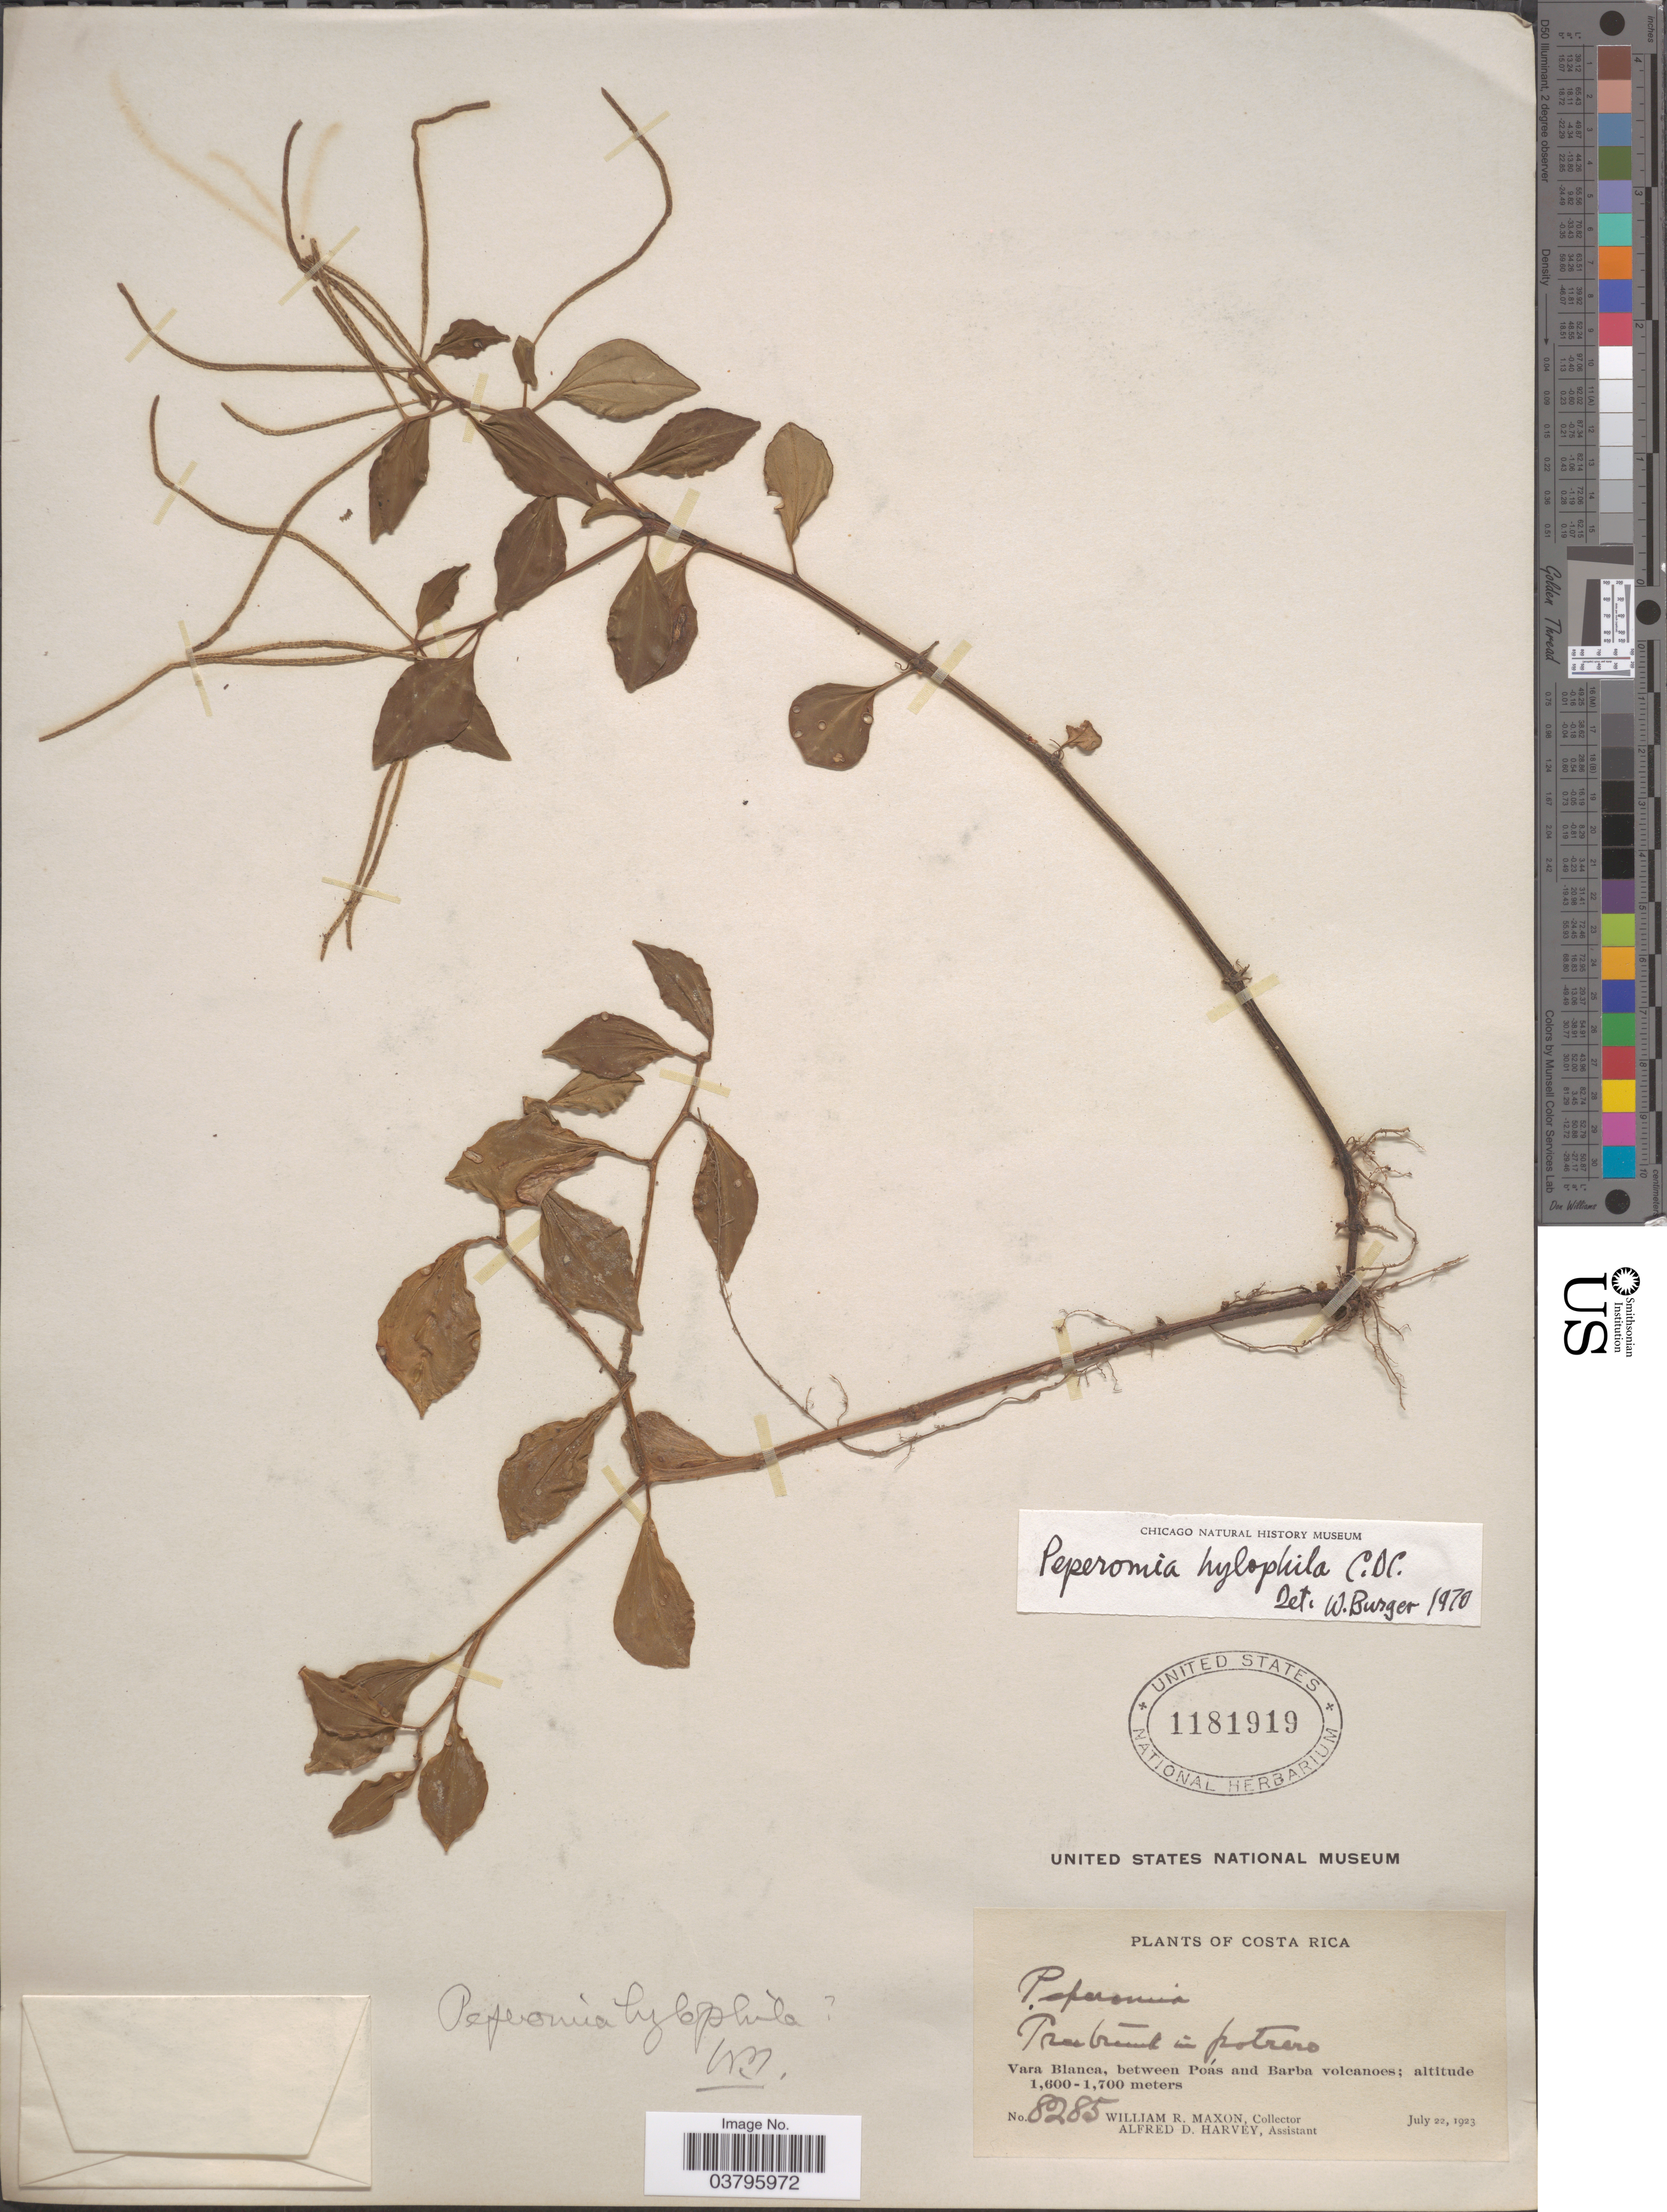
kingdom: Plantae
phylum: Tracheophyta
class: Magnoliopsida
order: Piperales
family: Piperaceae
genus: Peperomia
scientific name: Peperomia hylophila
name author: C. DC. in Pittier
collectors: W. R. Maxon & A. D. Harvey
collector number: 8285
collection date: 1923-07-22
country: Costa Rica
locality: Vara Blanca, between Poás and Barba volcanoes.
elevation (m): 1600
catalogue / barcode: US 1181919